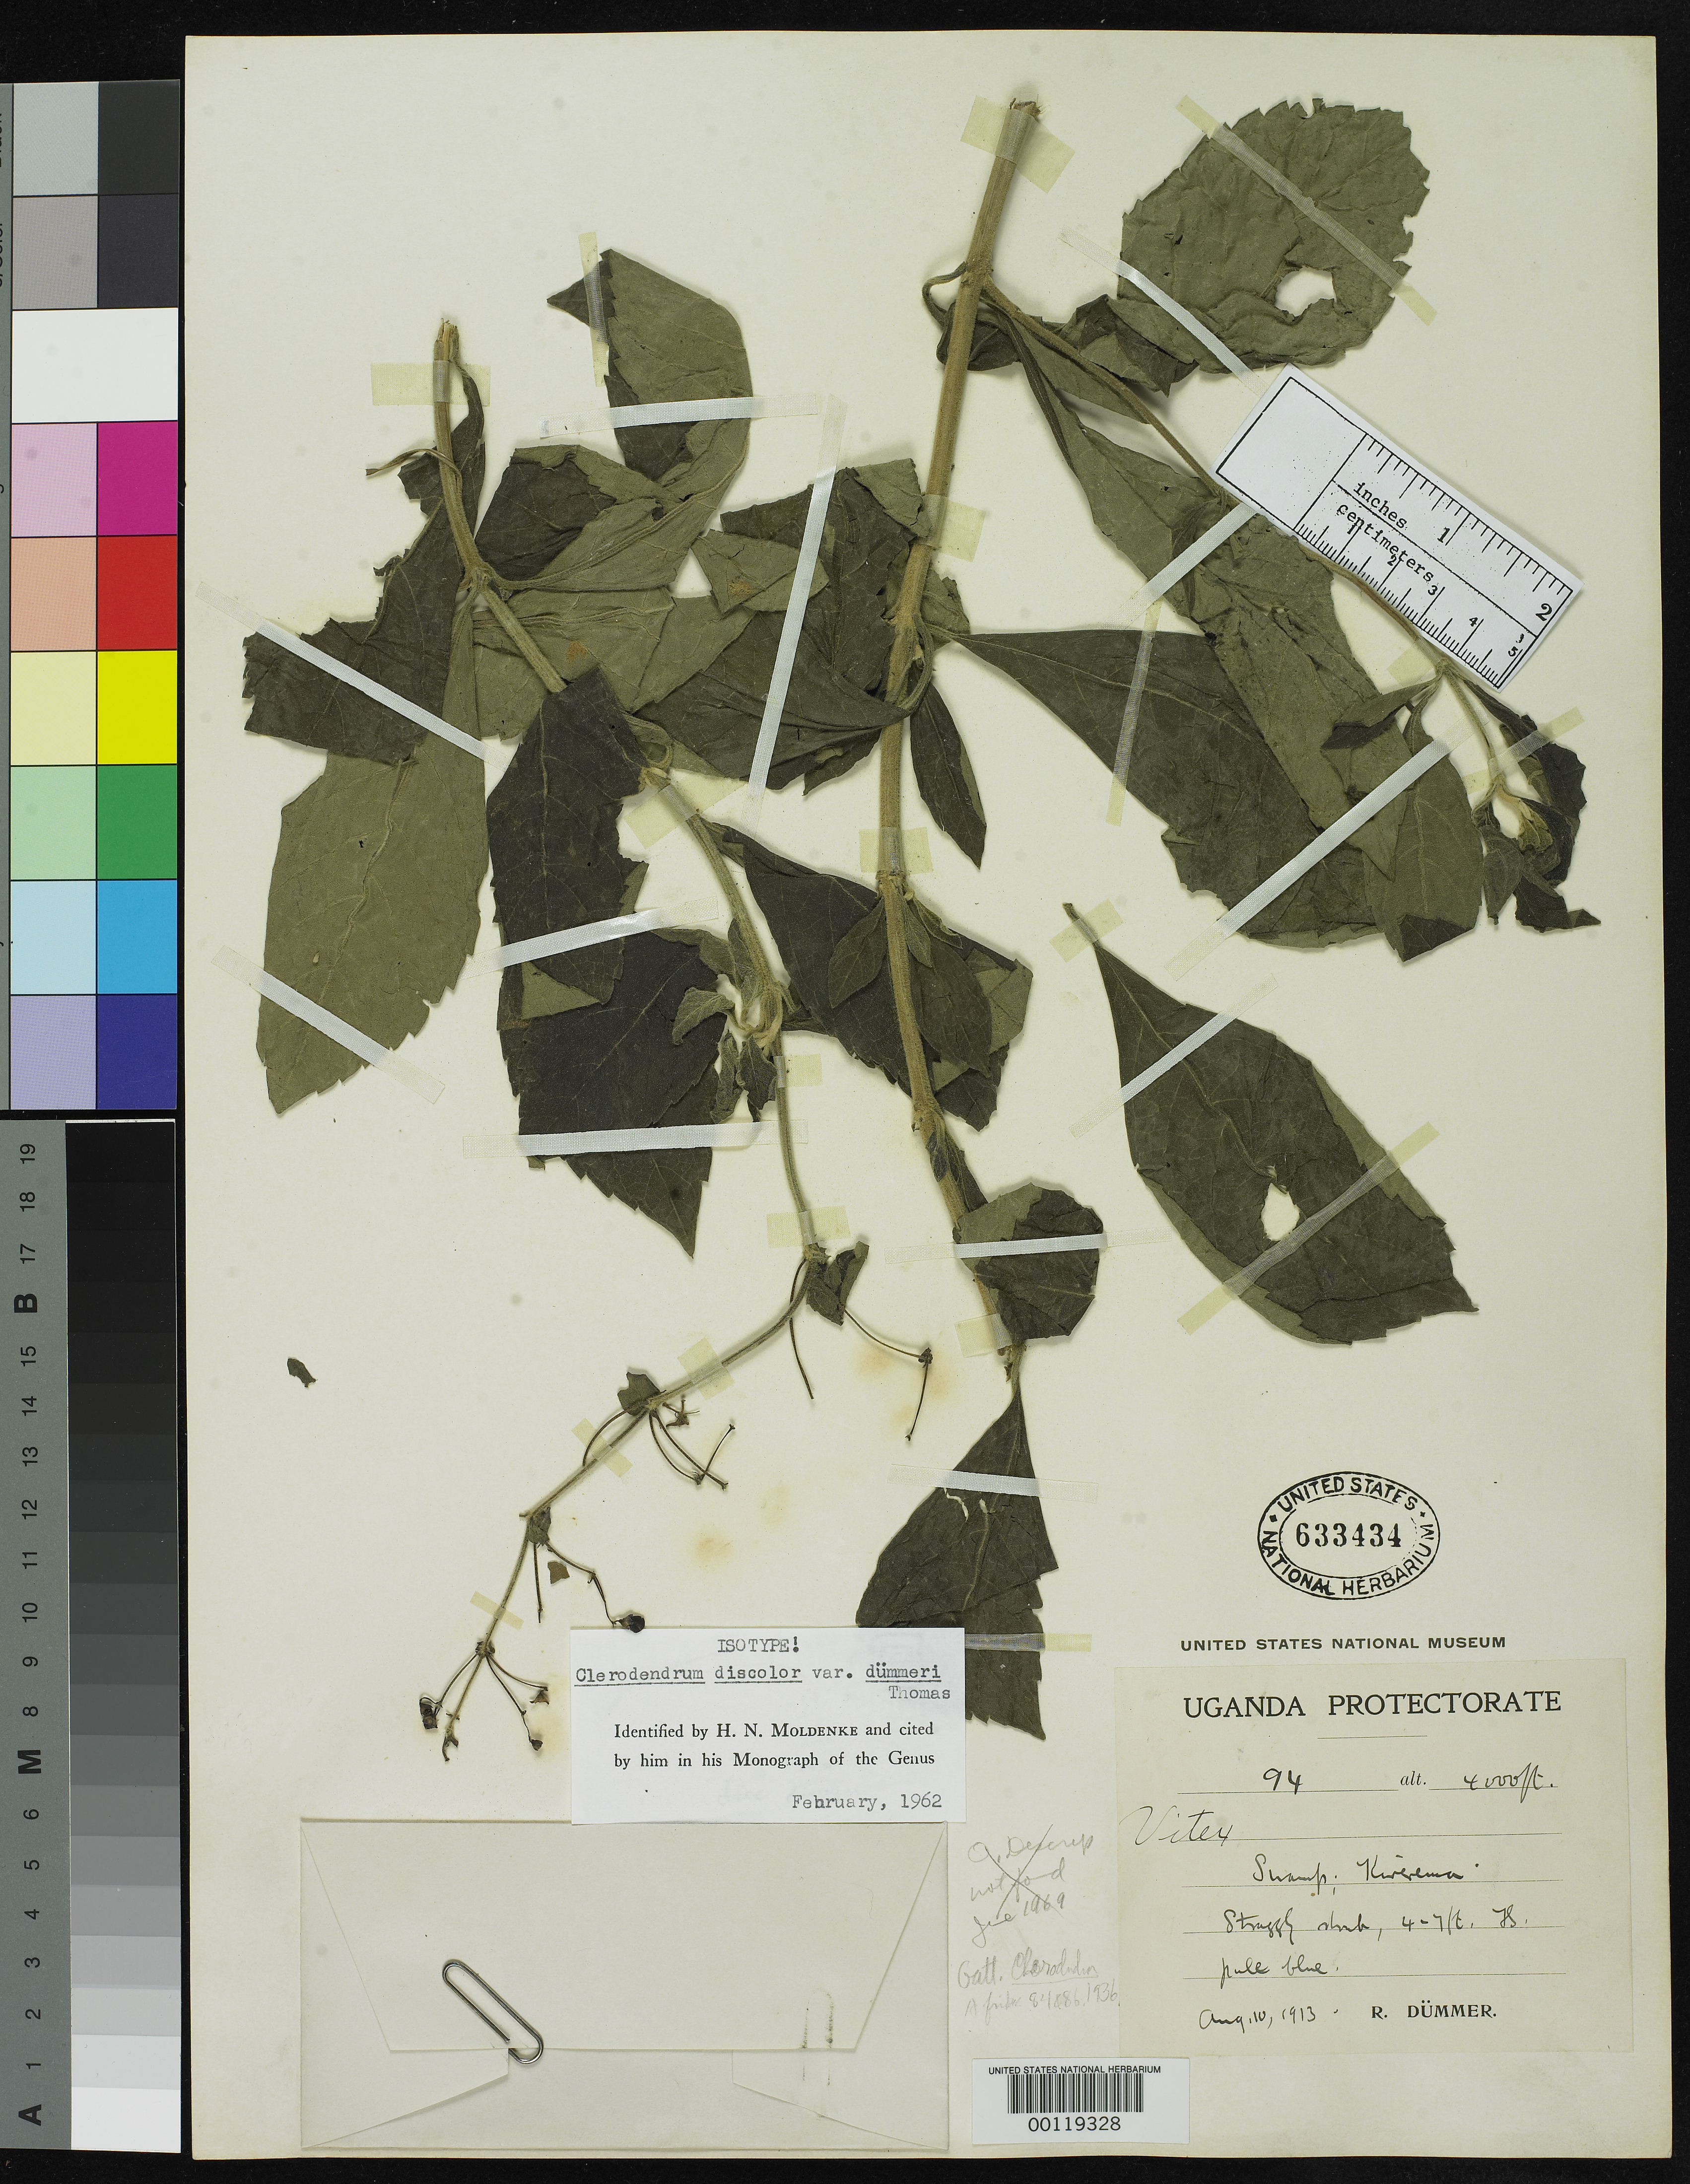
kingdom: Plantae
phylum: Tracheophyta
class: Magnoliopsida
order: Lamiales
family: Lamiaceae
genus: Clerodendrum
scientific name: Clerodendrum discolor var. duemmeri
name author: B. Thomas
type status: Isotype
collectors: R. Duemmer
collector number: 94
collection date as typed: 10 Aug 1913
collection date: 1913-08-10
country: Uganda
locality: Kiregema.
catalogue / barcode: US 633434